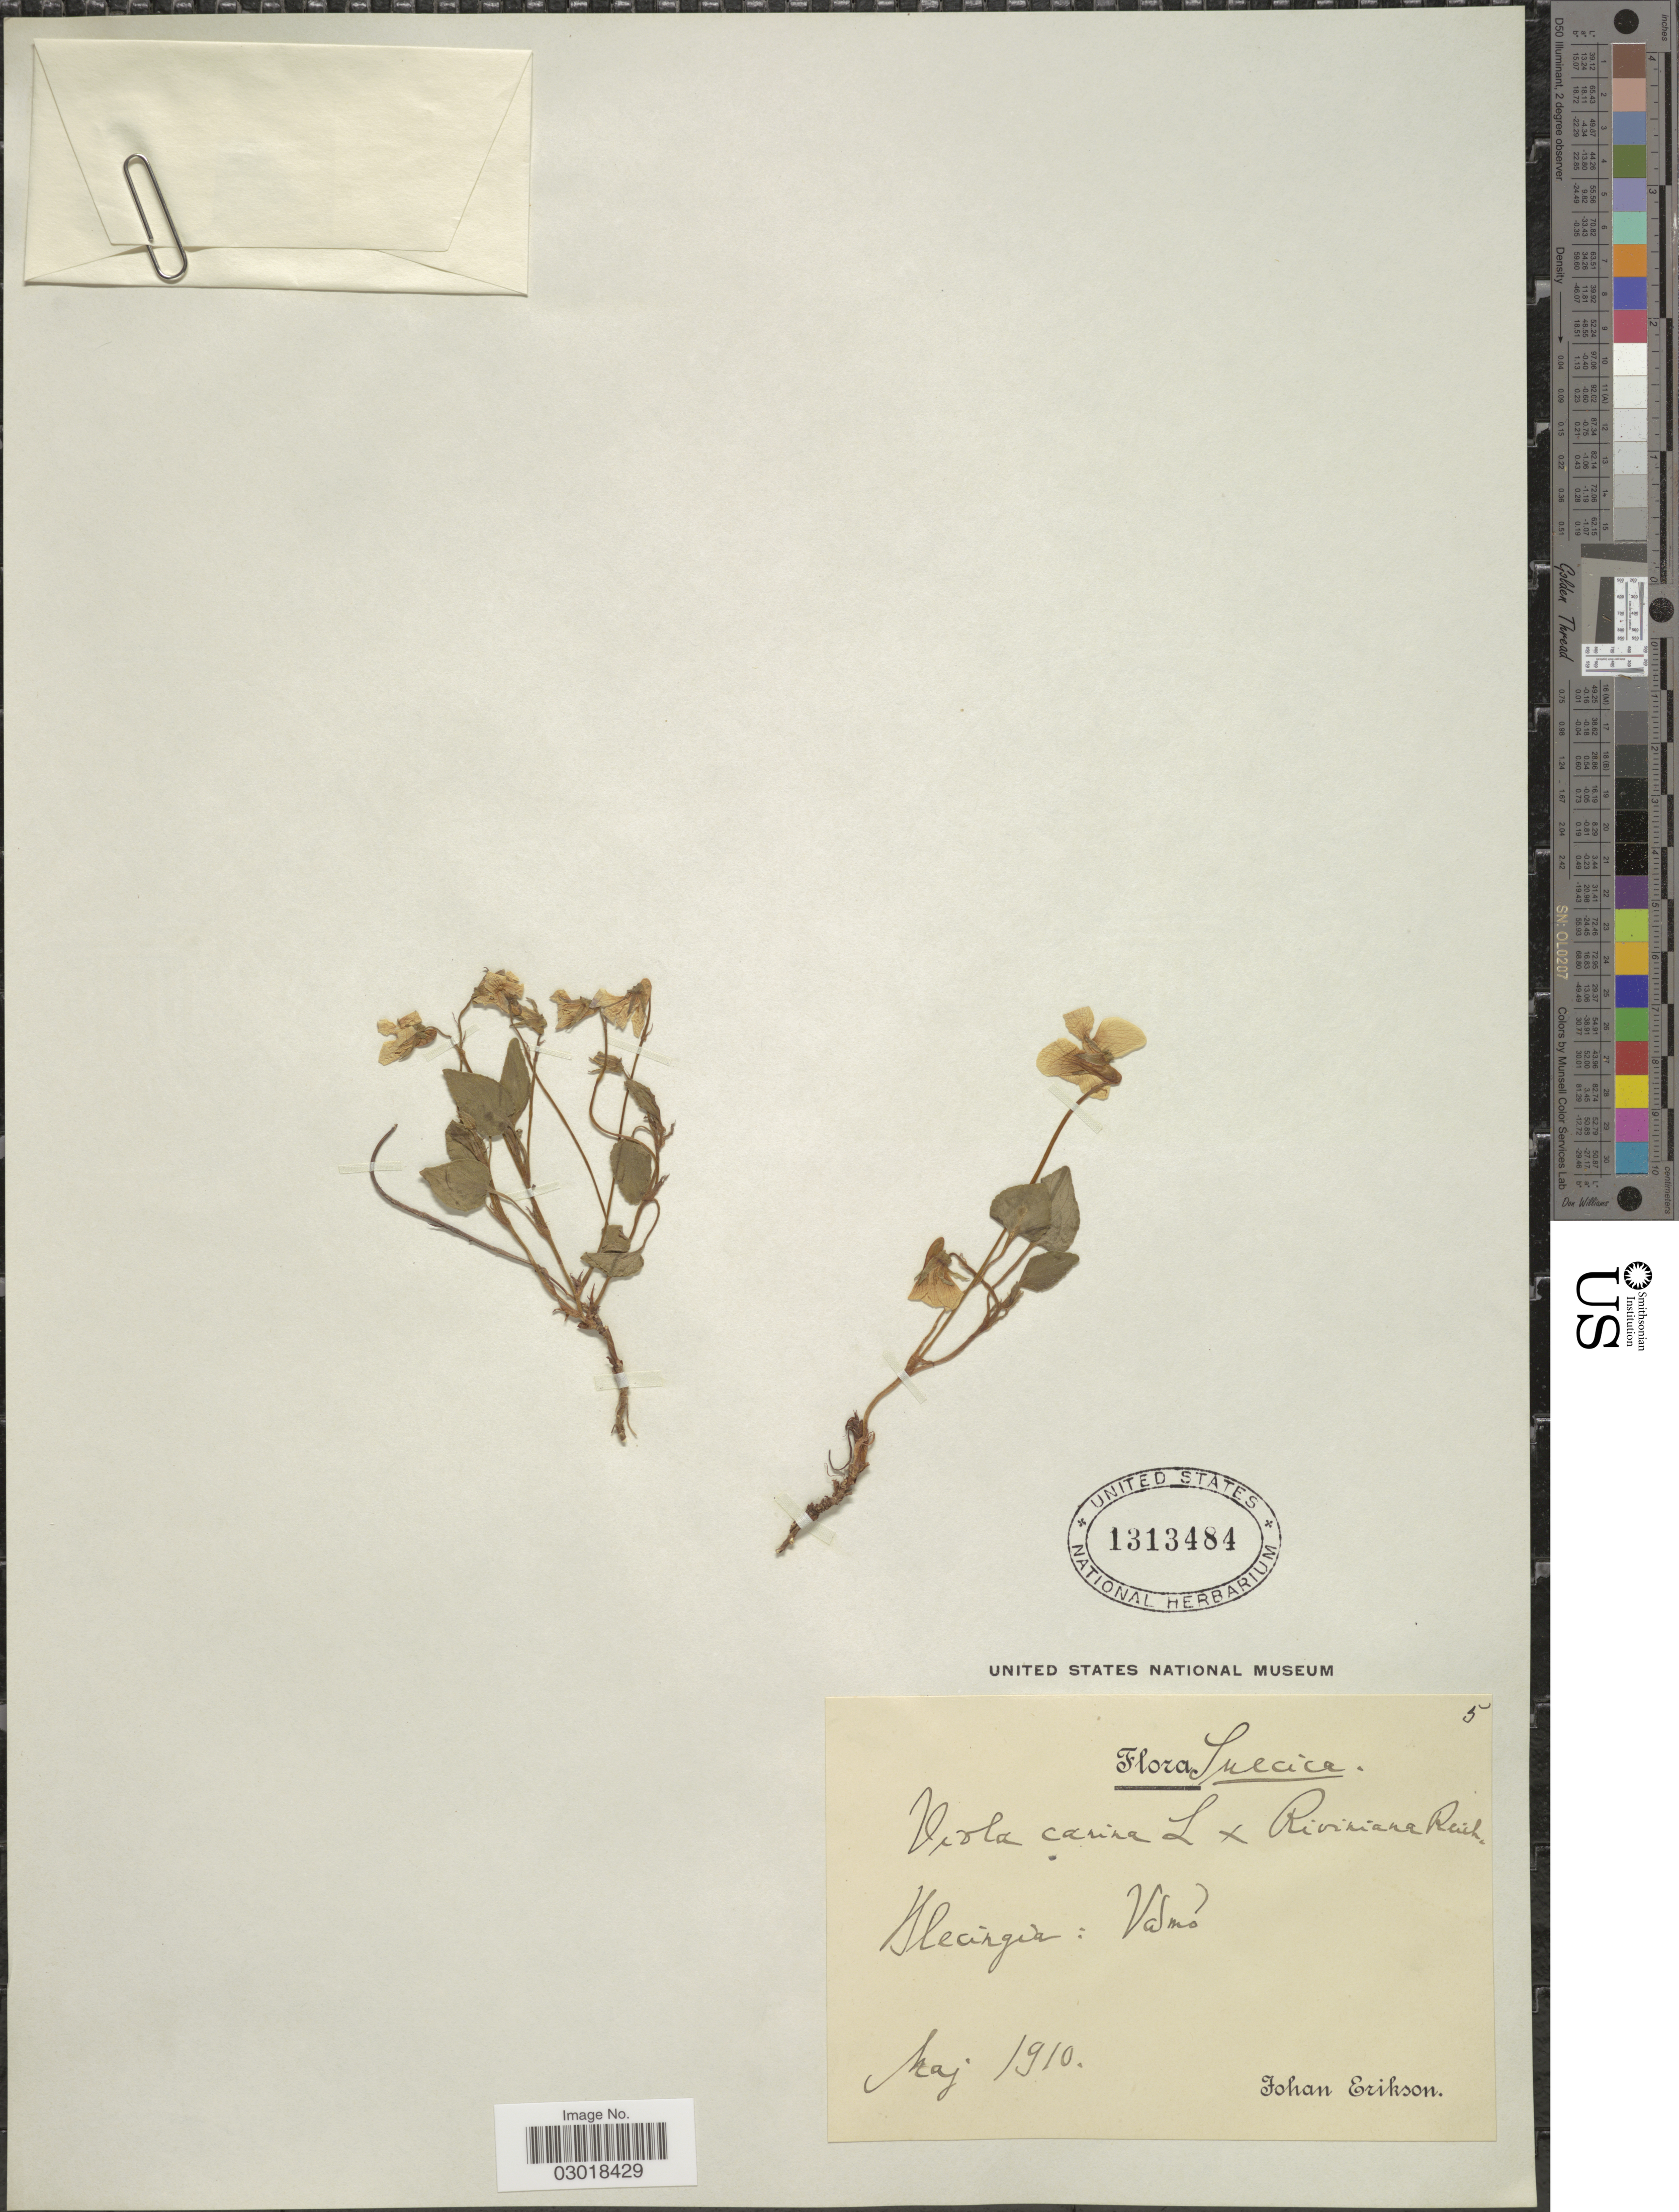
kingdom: Plantae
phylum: Tracheophyta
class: Magnoliopsida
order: Malpighiales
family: Violaceae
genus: Viola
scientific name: Viola canina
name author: L.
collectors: J. Erikson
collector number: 5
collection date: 1910-05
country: Sweden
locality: Glecingia: Malmo.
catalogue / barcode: US 1313484